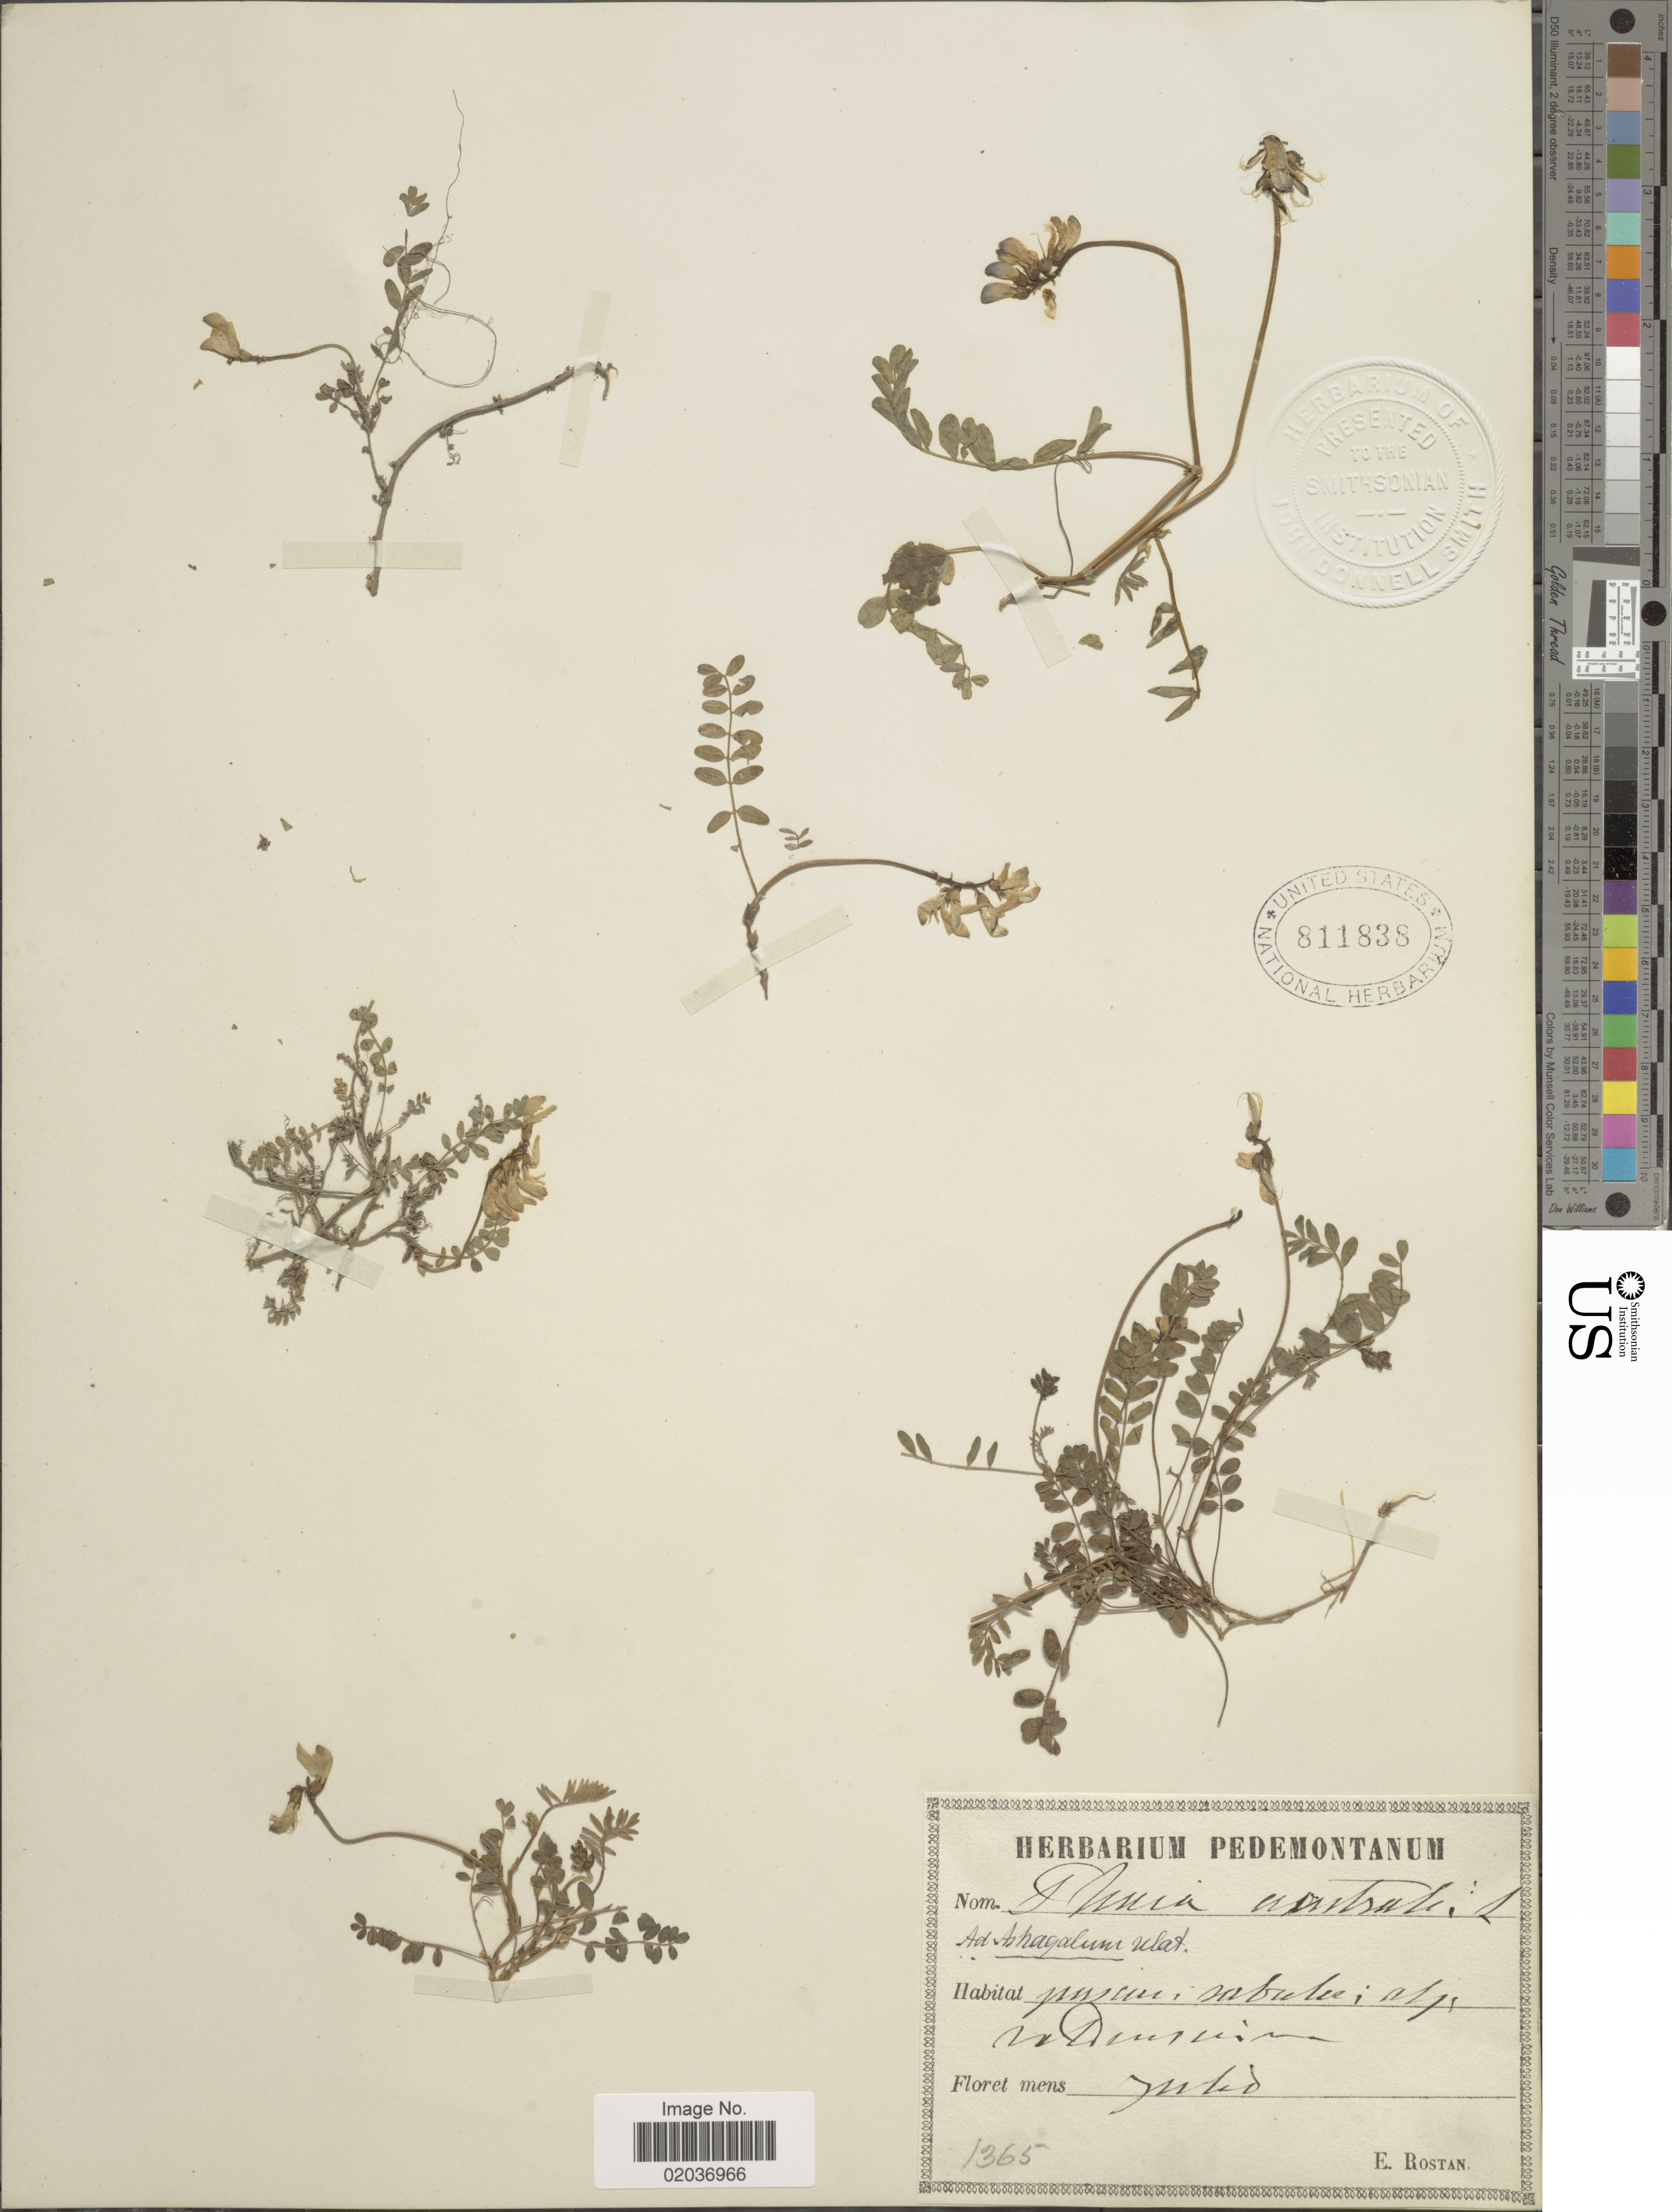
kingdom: Plantae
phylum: Tracheophyta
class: Magnoliopsida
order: Fabales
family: Fabaceae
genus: Astragalus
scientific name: Astragalus australis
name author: (L.) Lam.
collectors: E. Rostan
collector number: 1365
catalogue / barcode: US 811838